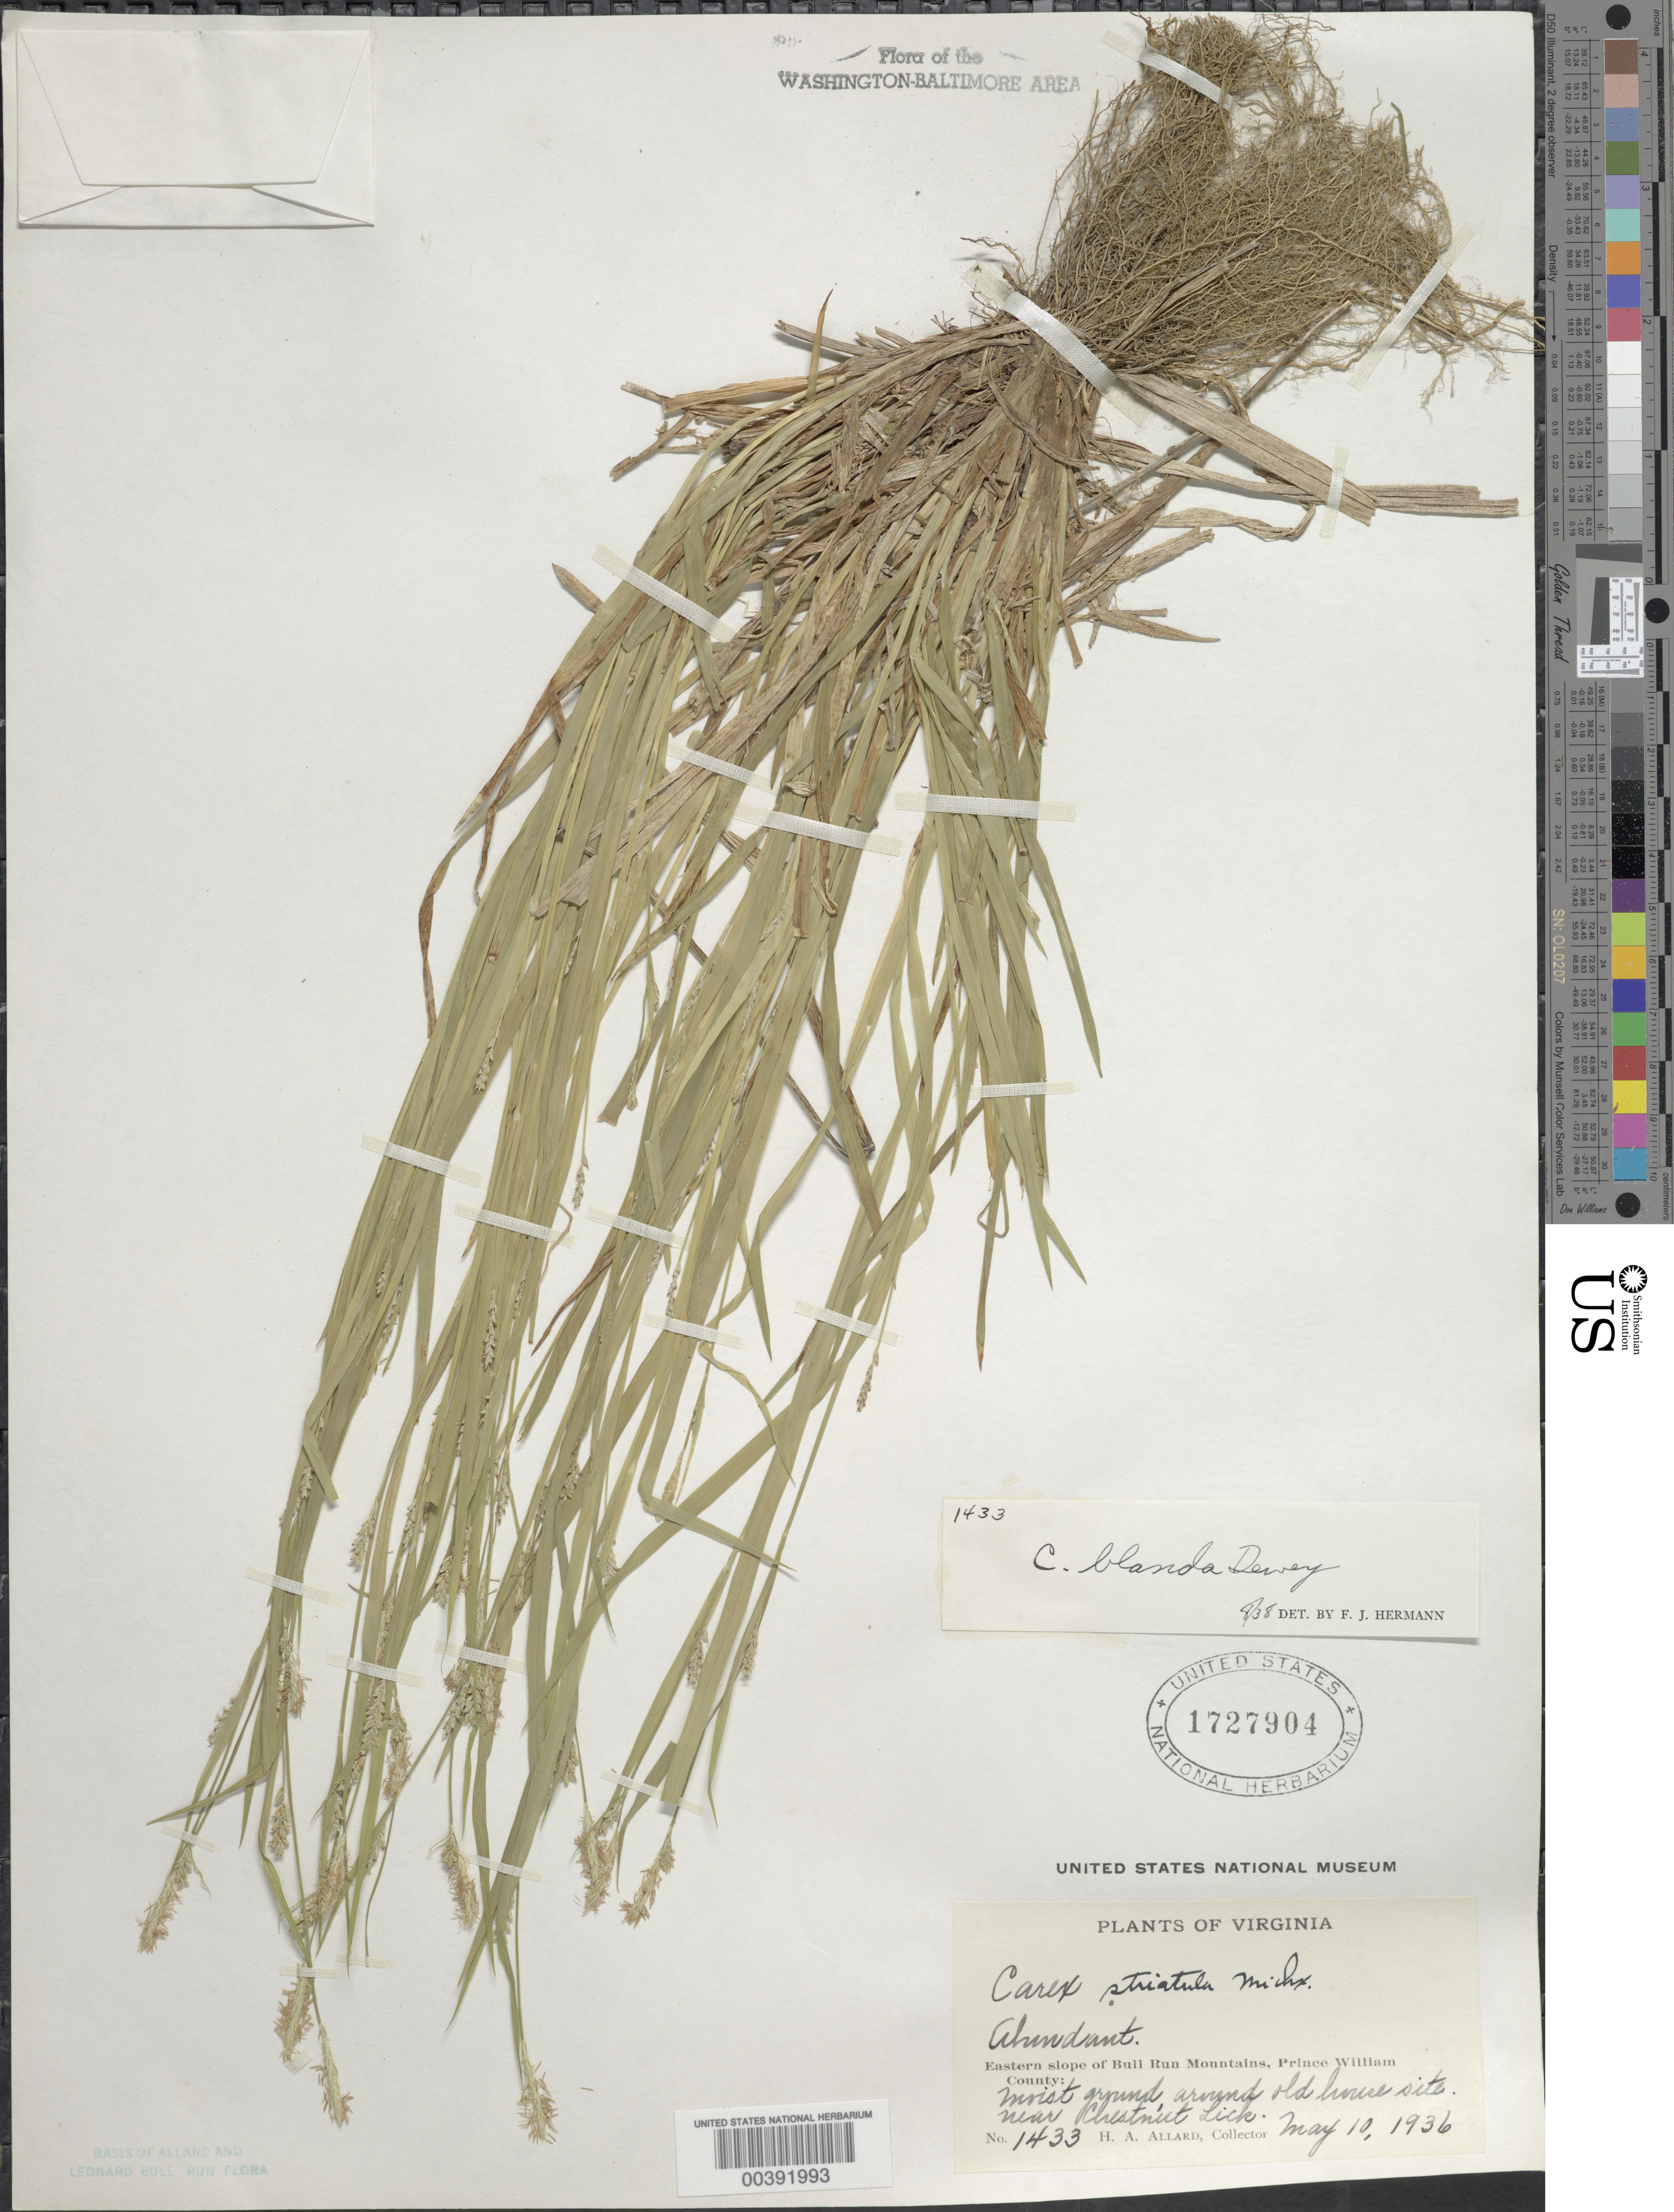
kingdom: Plantae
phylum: Tracheophyta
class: Liliopsida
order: Poales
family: Cyperaceae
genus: Carex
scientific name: Carex blanda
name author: Dewey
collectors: H. A. Allard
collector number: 1433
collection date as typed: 10 May 1936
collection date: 1936-05-10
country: United States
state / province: Virginia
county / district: Prince William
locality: Chestnut Lick vicinity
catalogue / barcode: US 1727904